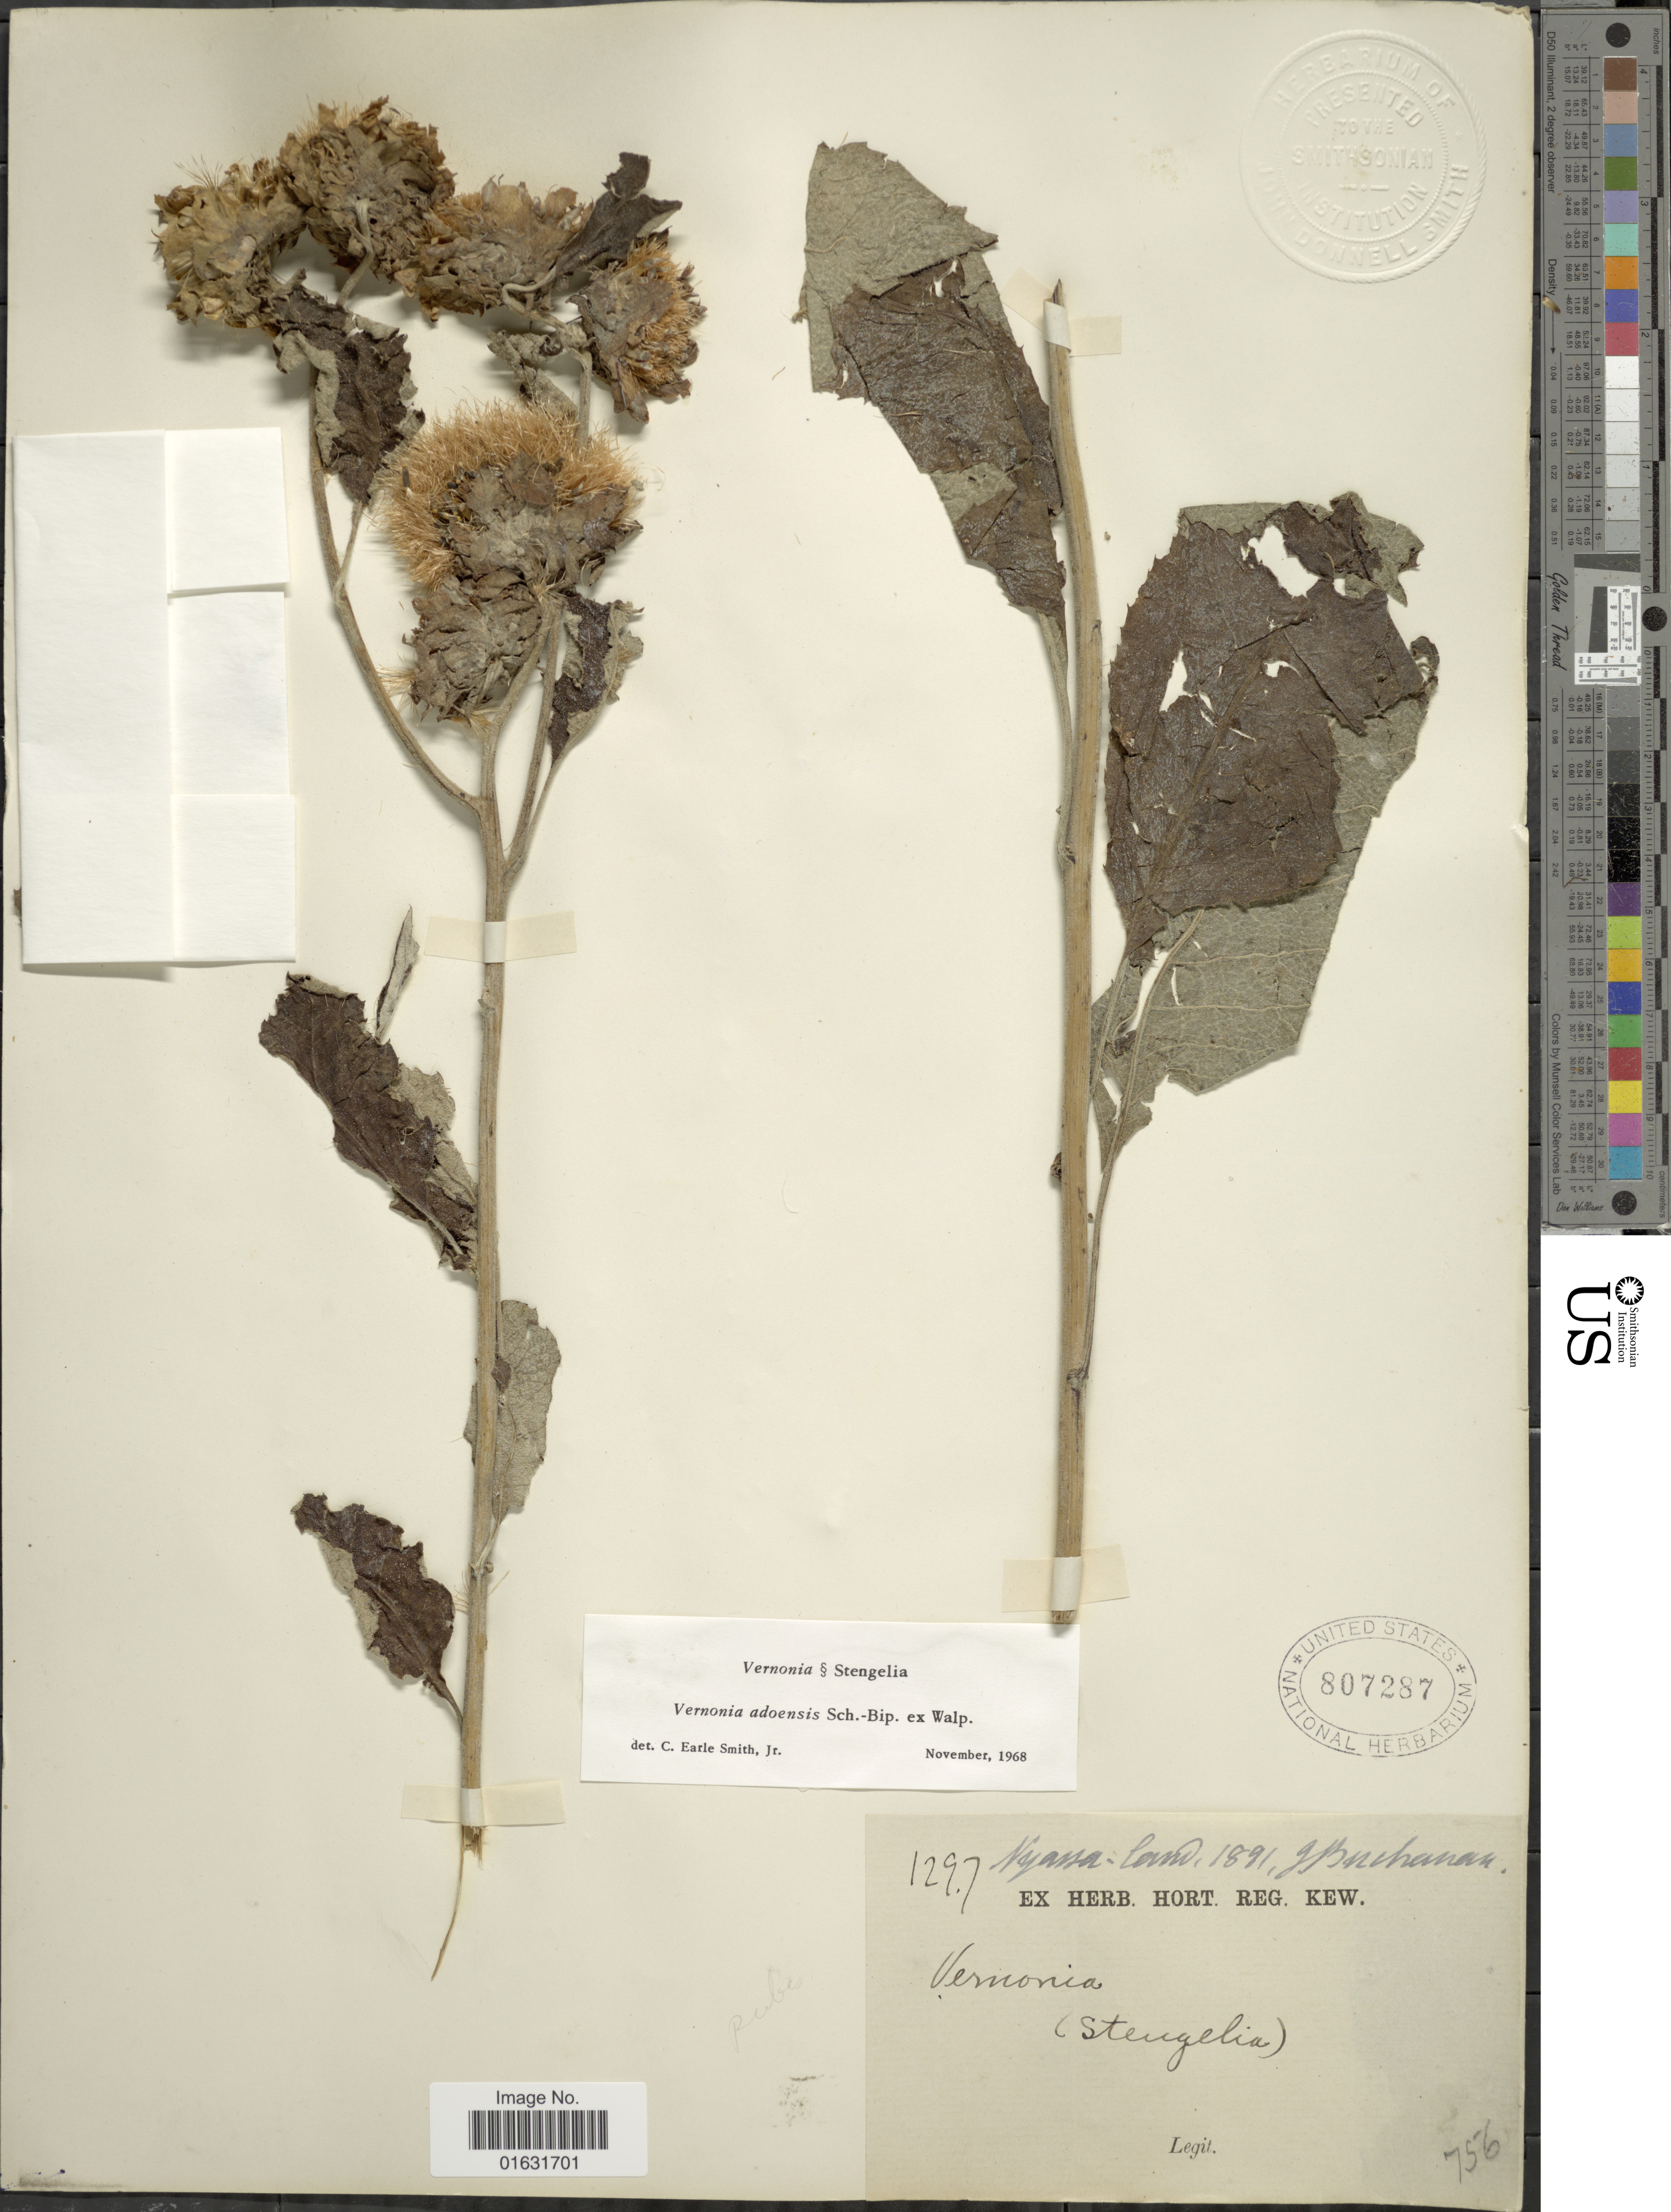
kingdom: Plantae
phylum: Tracheophyta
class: Magnoliopsida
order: Asterales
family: Asteraceae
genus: Baccharoides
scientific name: Baccharoides adoensis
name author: (Sch. Bip. ex Walp.) H. Rob.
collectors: J. Buchanan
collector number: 1297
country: Malawi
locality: Nyassa-land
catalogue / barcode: US 807287